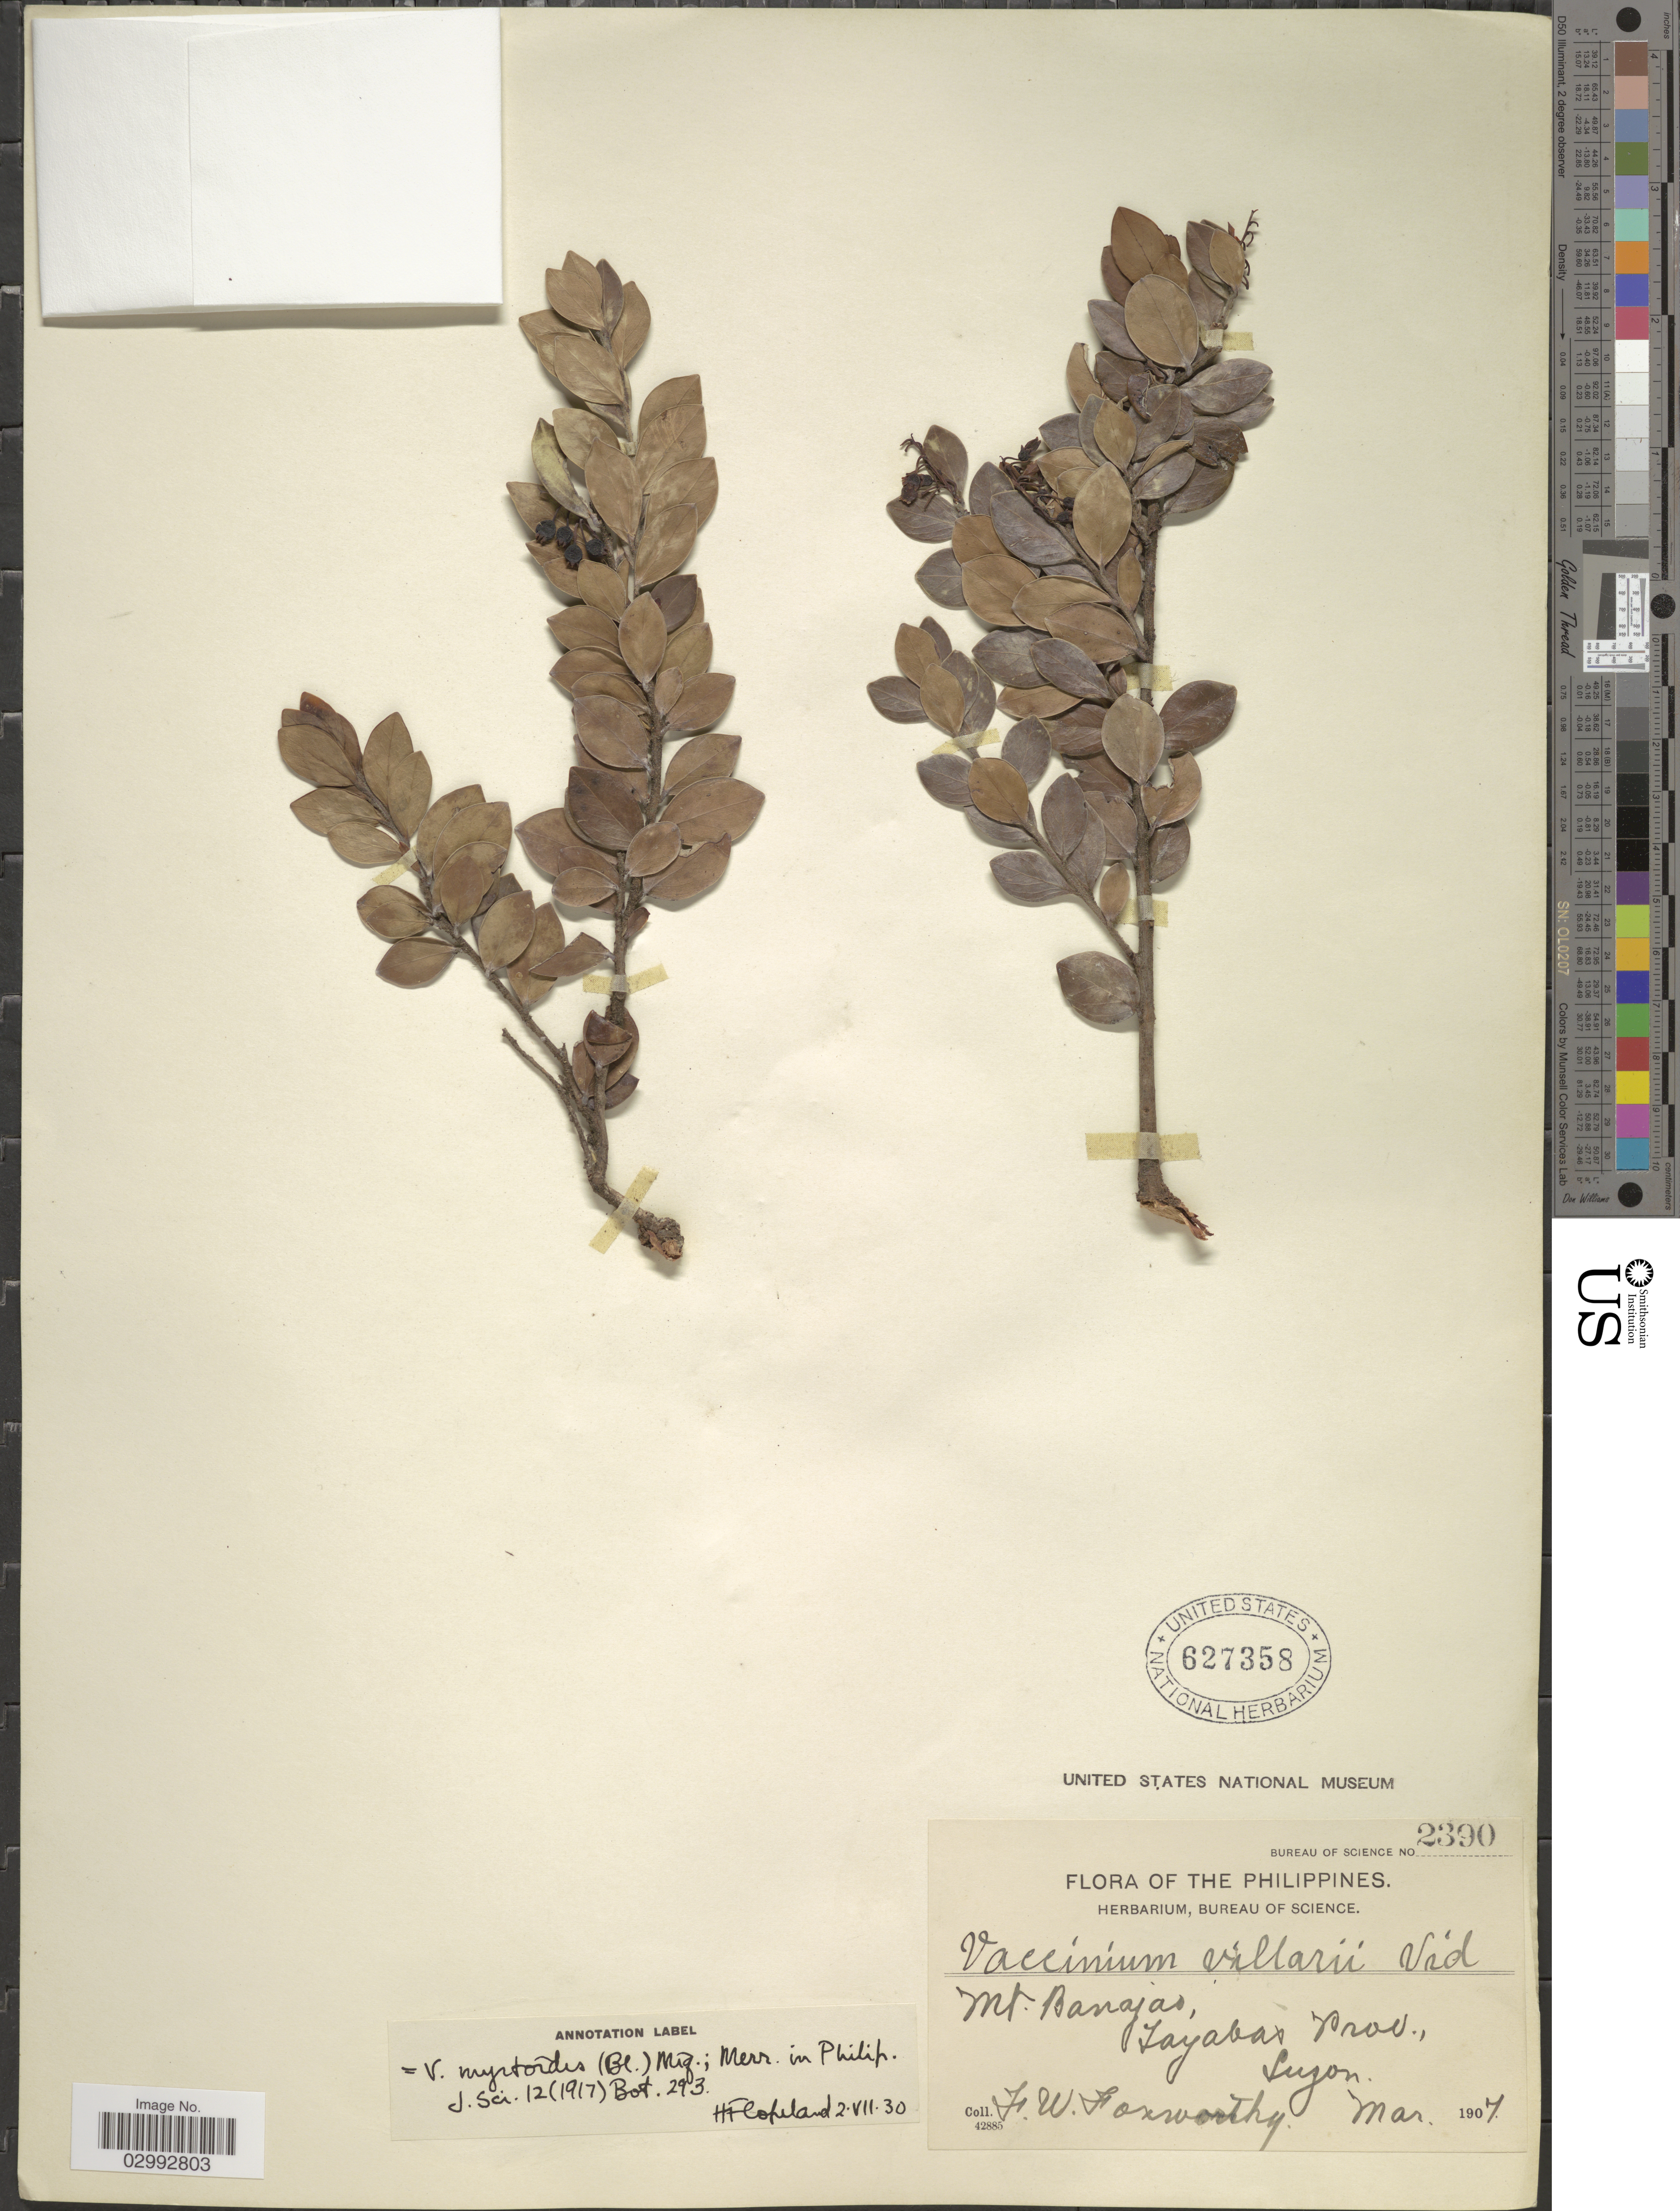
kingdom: Plantae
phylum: Tracheophyta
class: Magnoliopsida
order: Ericales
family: Ericaceae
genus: Vaccinium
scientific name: Vaccinium myrtoides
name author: Miq.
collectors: F. W. Foxworthy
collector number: Bureau of Science 2390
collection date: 1907-03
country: Philippines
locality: Mt. Banajas, Tayabas Prov., Luzon.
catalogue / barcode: US 627358